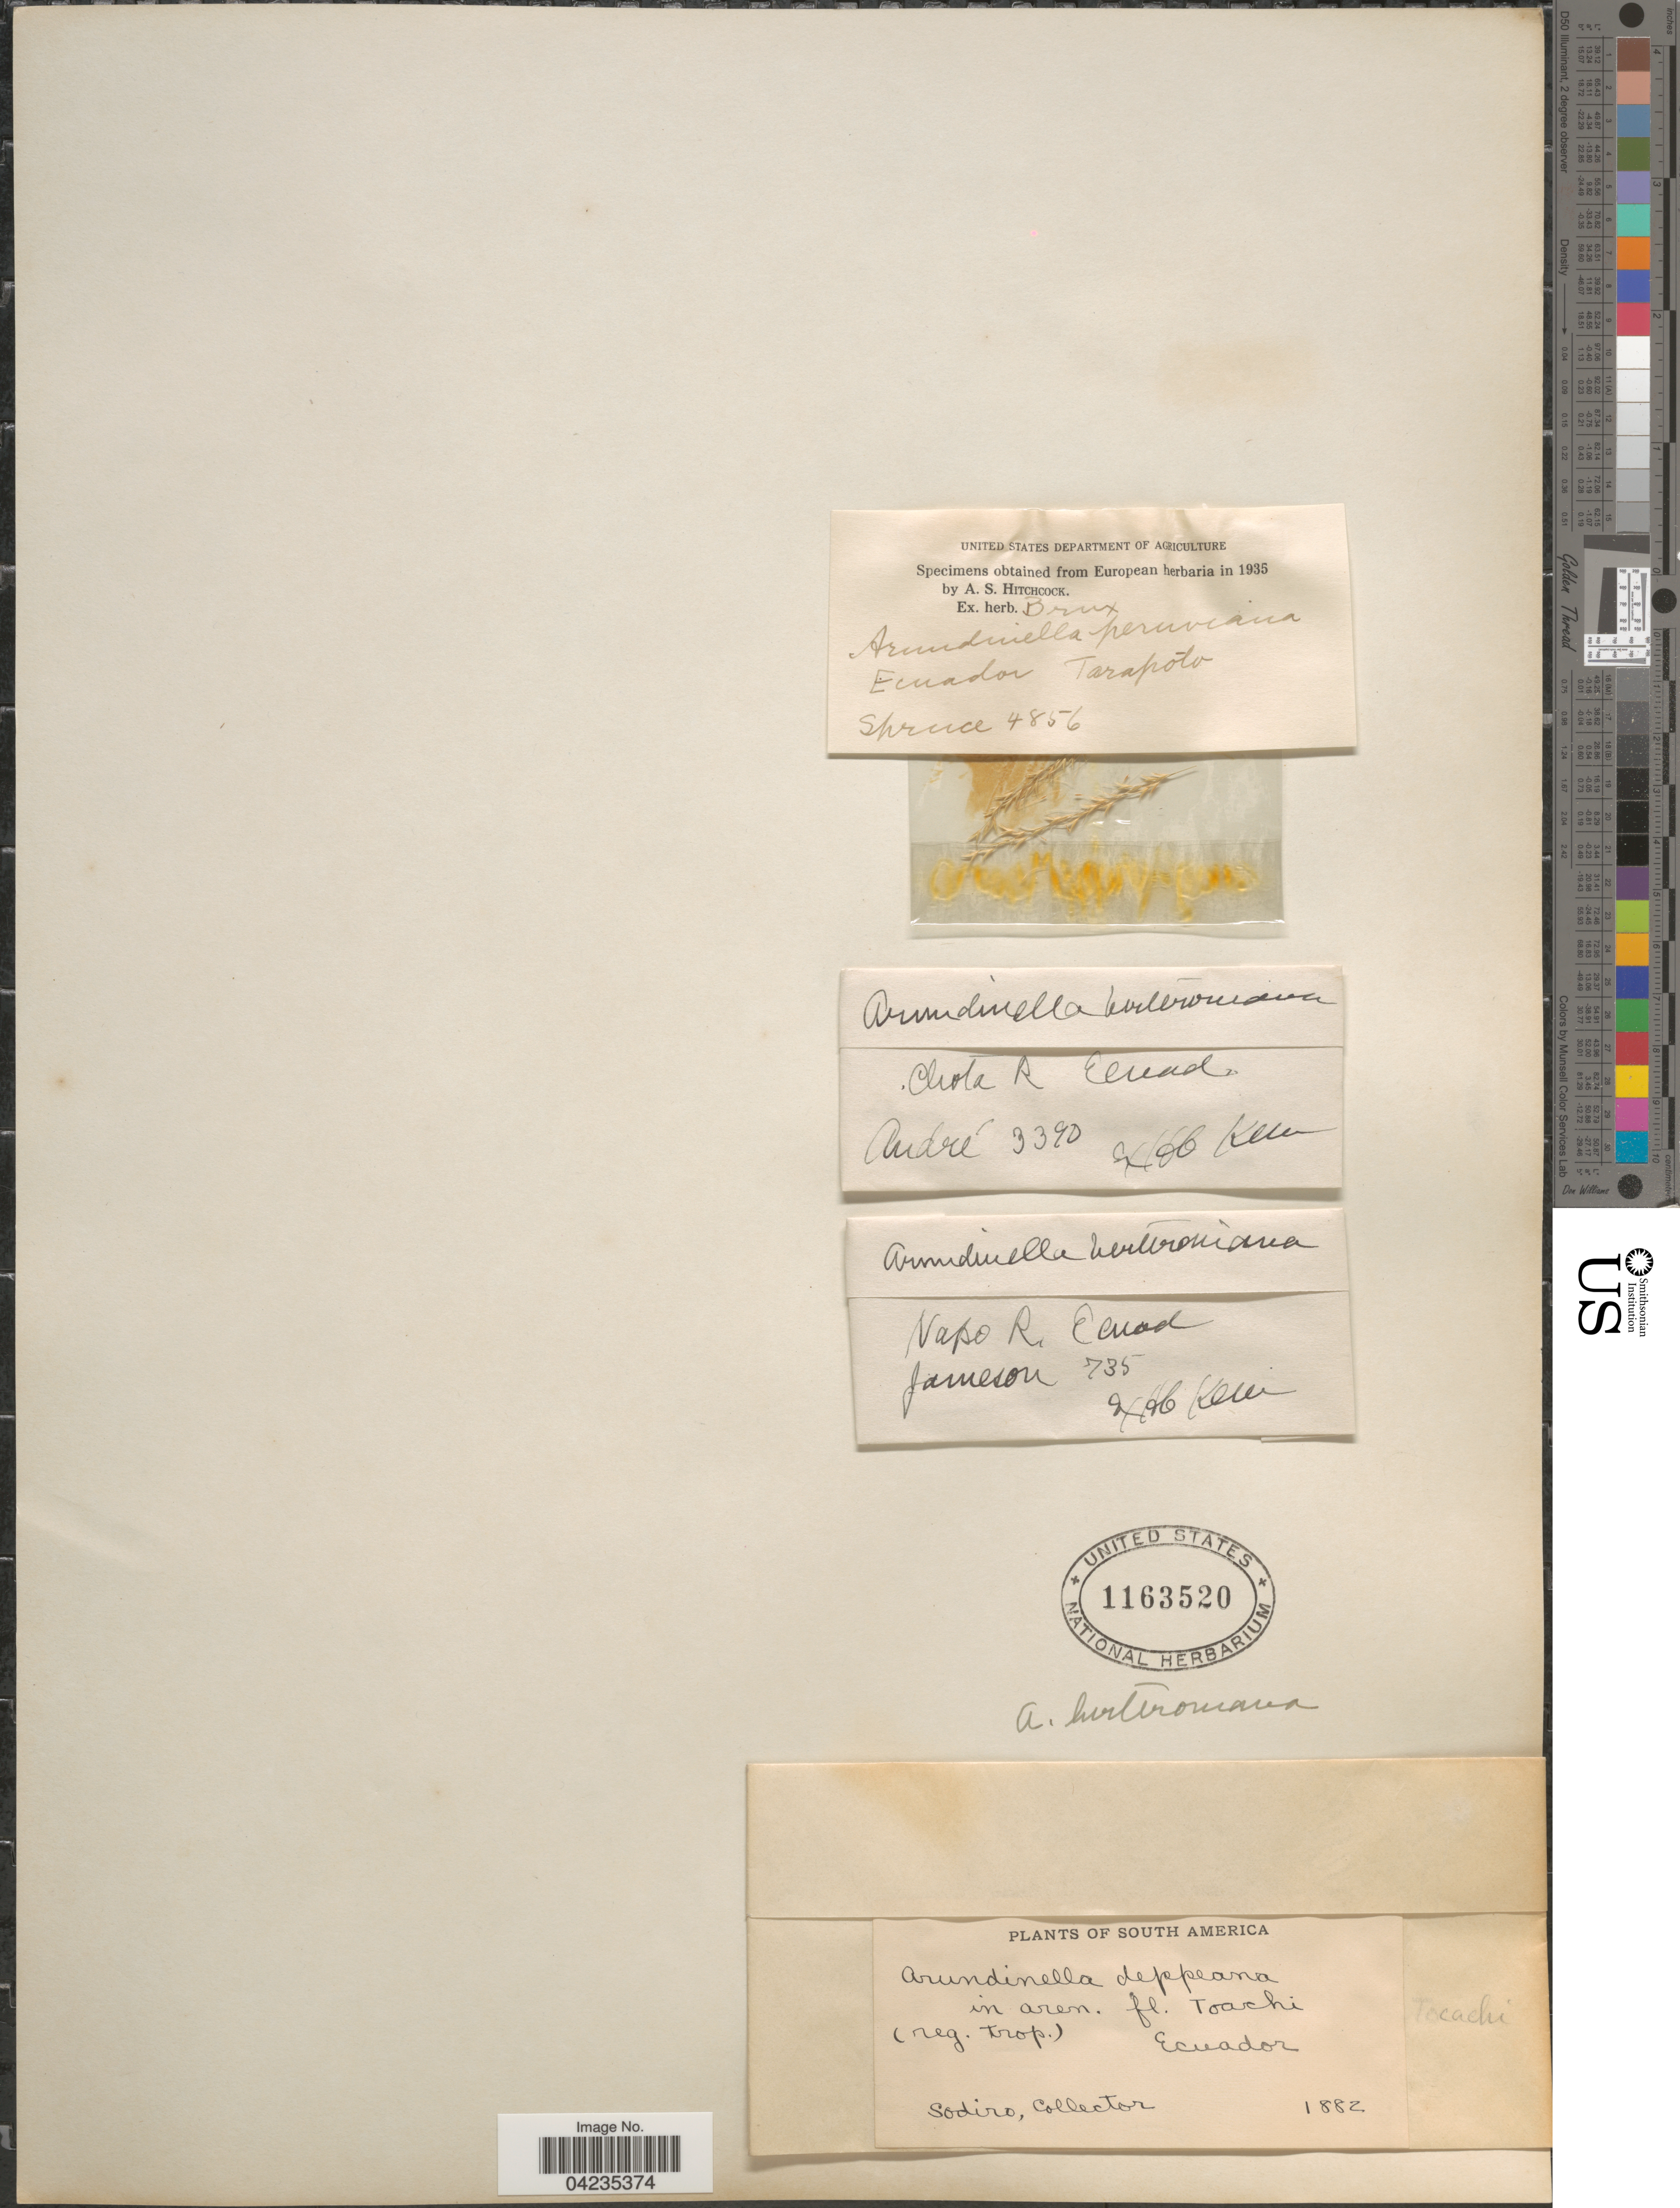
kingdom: Plantae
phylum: Tracheophyta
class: Liliopsida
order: Poales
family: Poaceae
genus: Arundinella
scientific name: Arundinella berteroniana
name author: (Schult.) Hitchc. & Chase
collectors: André, --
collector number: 3390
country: Ecuador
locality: Chota R.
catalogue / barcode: US 1163520-3